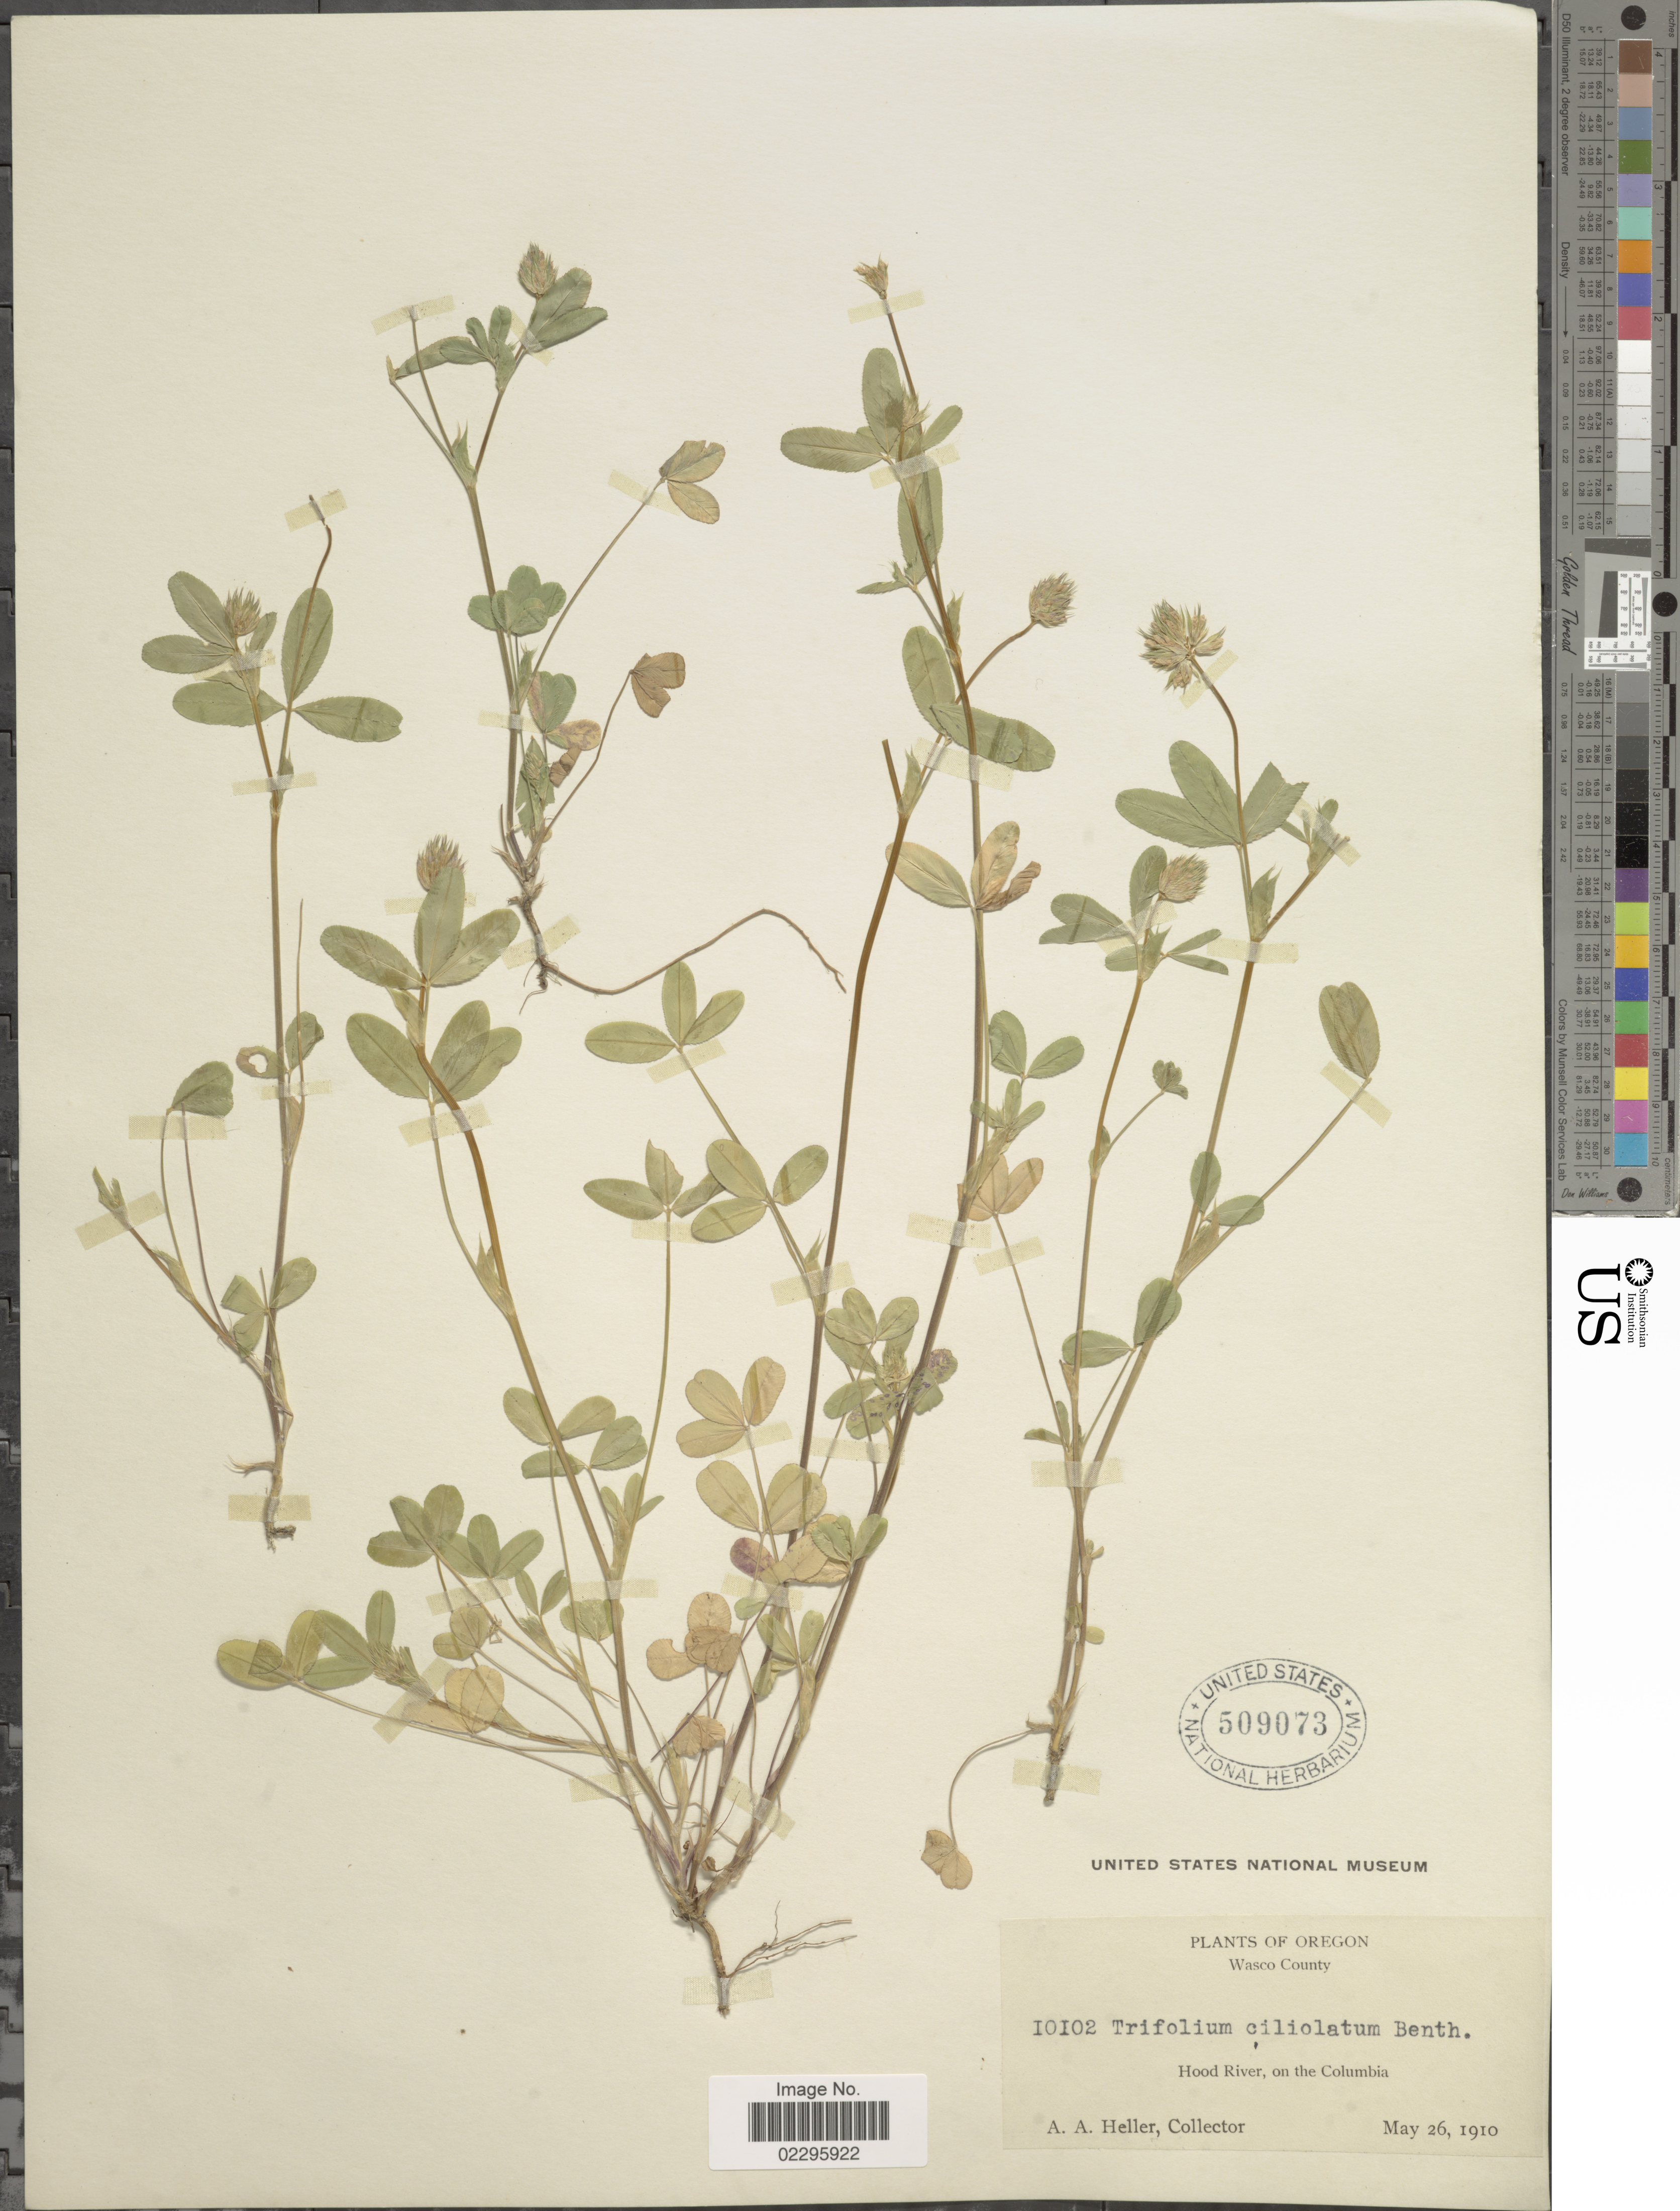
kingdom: Plantae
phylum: Tracheophyta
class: Magnoliopsida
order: Fabales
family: Fabaceae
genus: Trifolium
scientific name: Trifolium ciliolatum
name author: Benth.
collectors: A. A. Heller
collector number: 10102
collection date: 1910-05-26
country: United States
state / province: Oregon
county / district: Wasco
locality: Wasco County, Hood River, on the Columbia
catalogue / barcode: US 509073